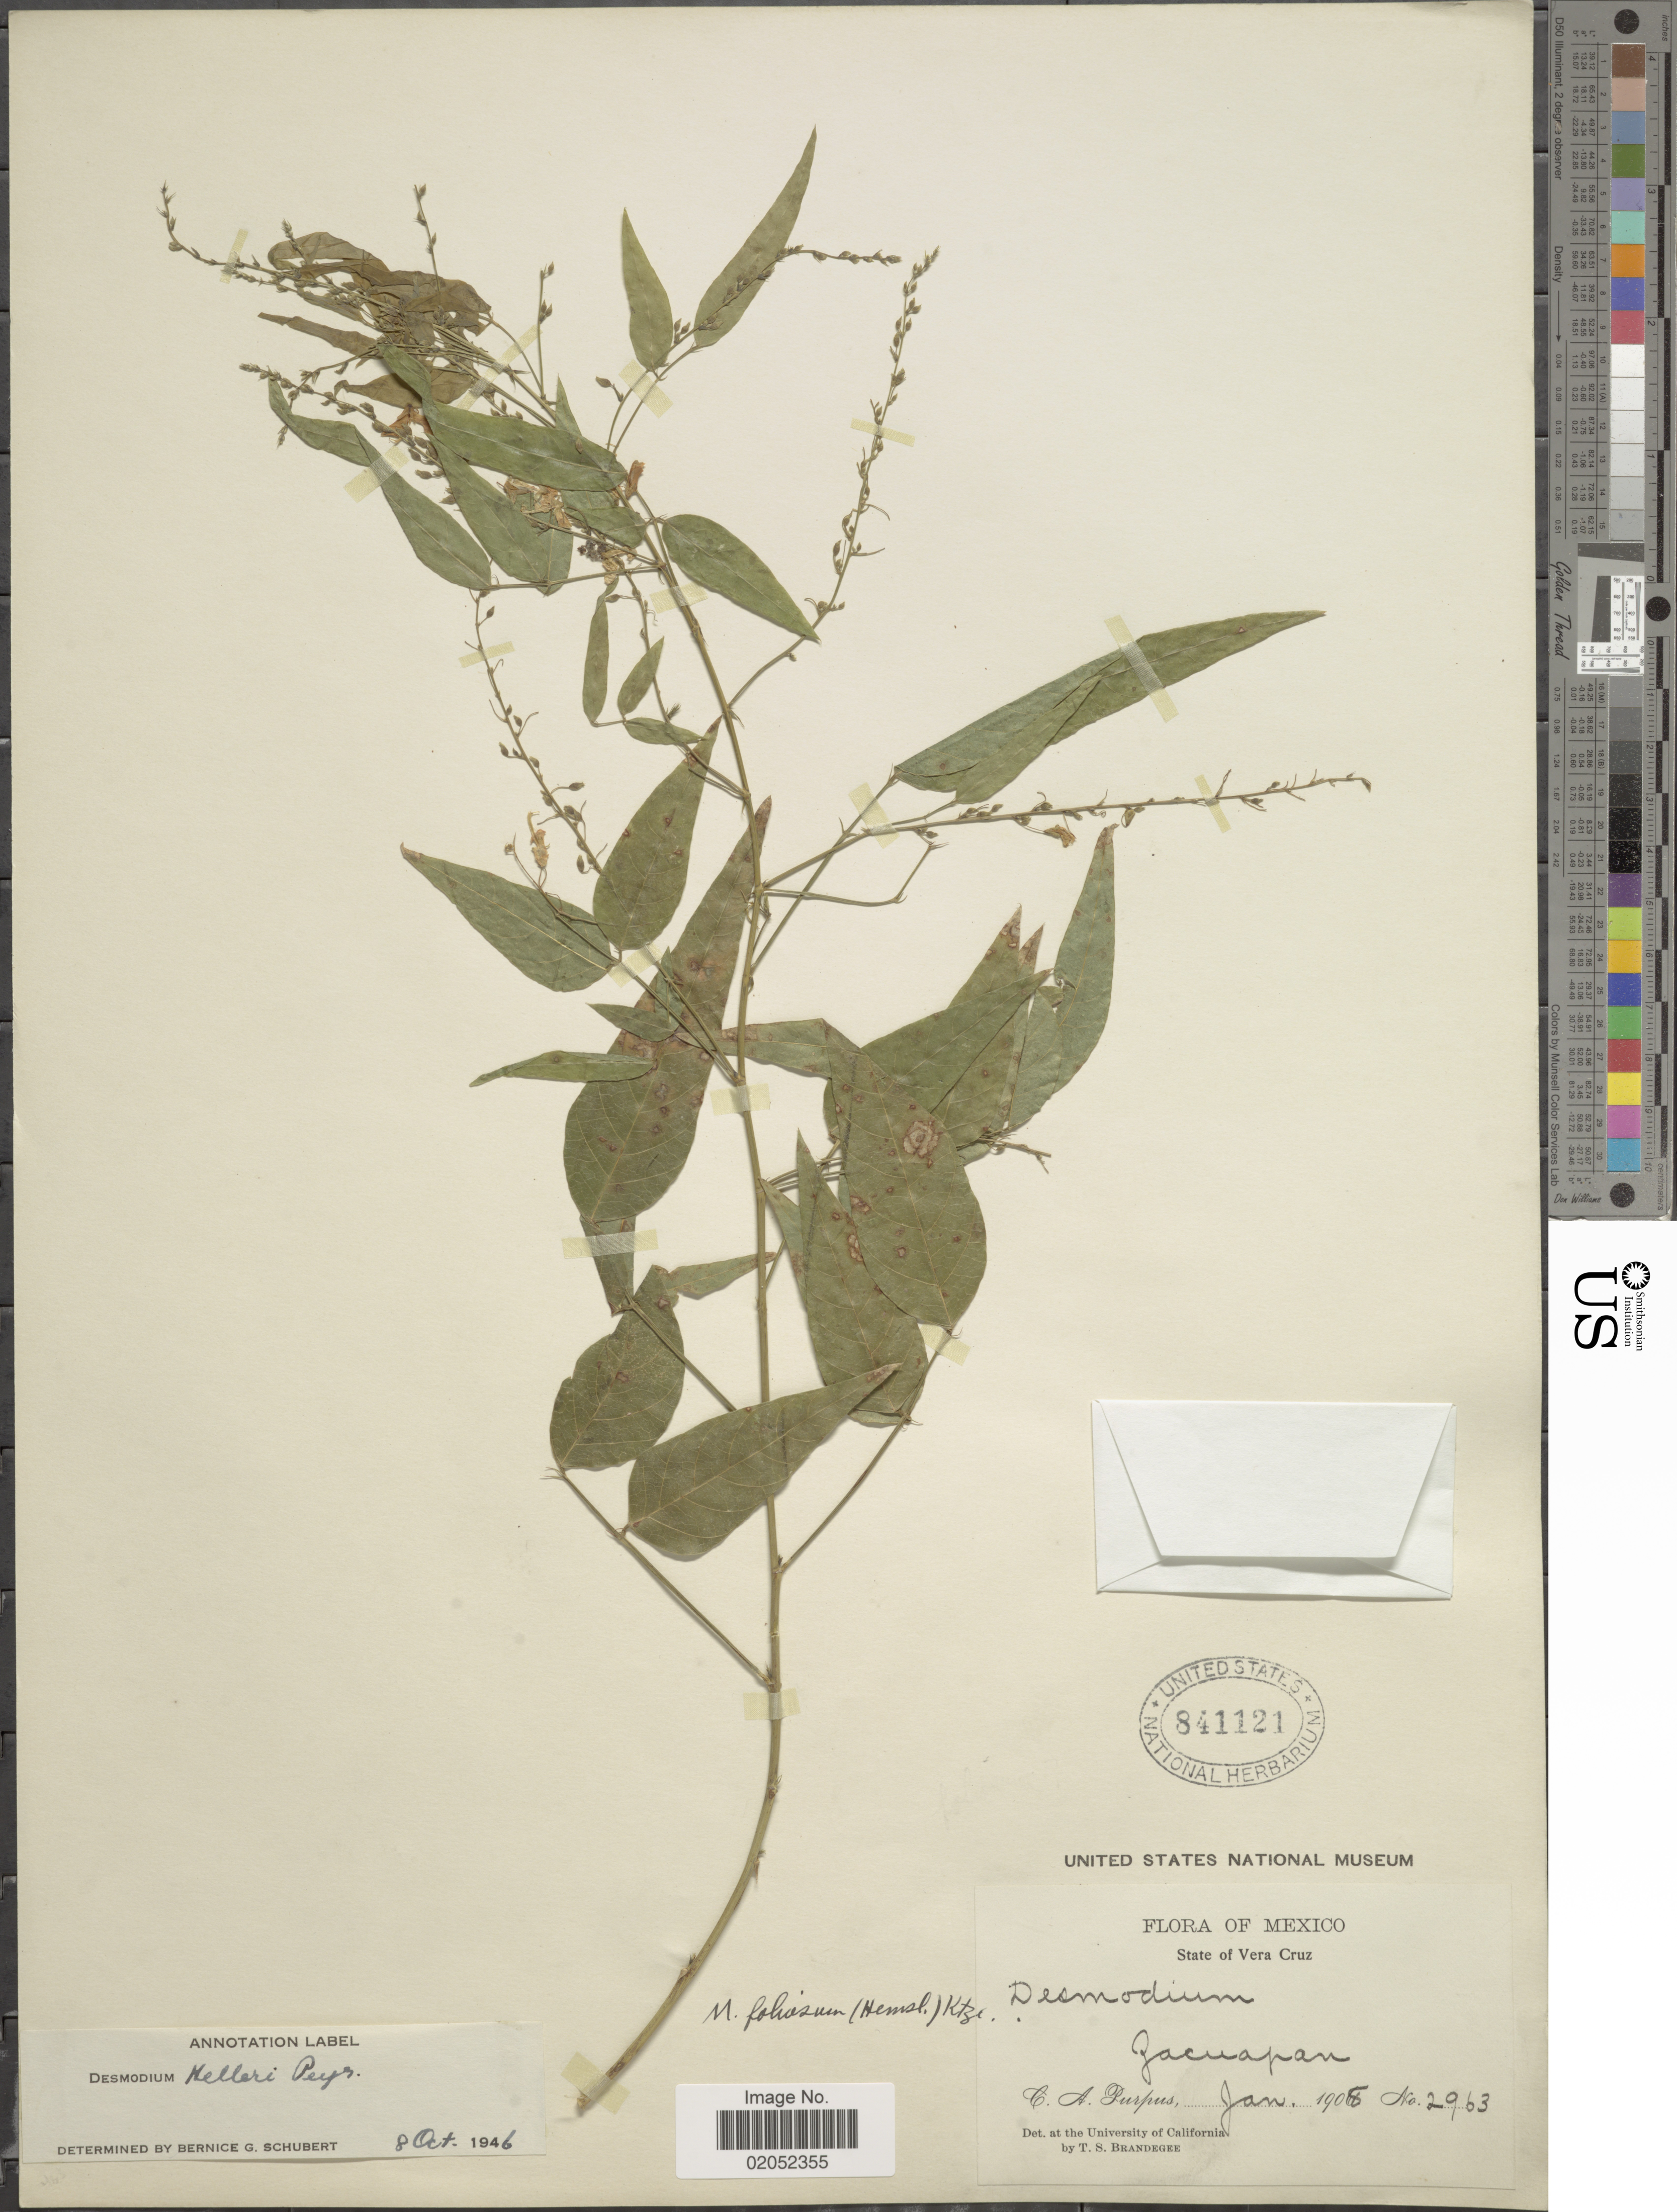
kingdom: Plantae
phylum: Tracheophyta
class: Magnoliopsida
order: Fabales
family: Fabaceae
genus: Desmodium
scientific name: Desmodium helleri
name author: Peyr.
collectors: C. A. Purpus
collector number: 2963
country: Mexico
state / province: Veracruz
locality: State of Vera Cruz. Zacuapan.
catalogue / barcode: US 841121